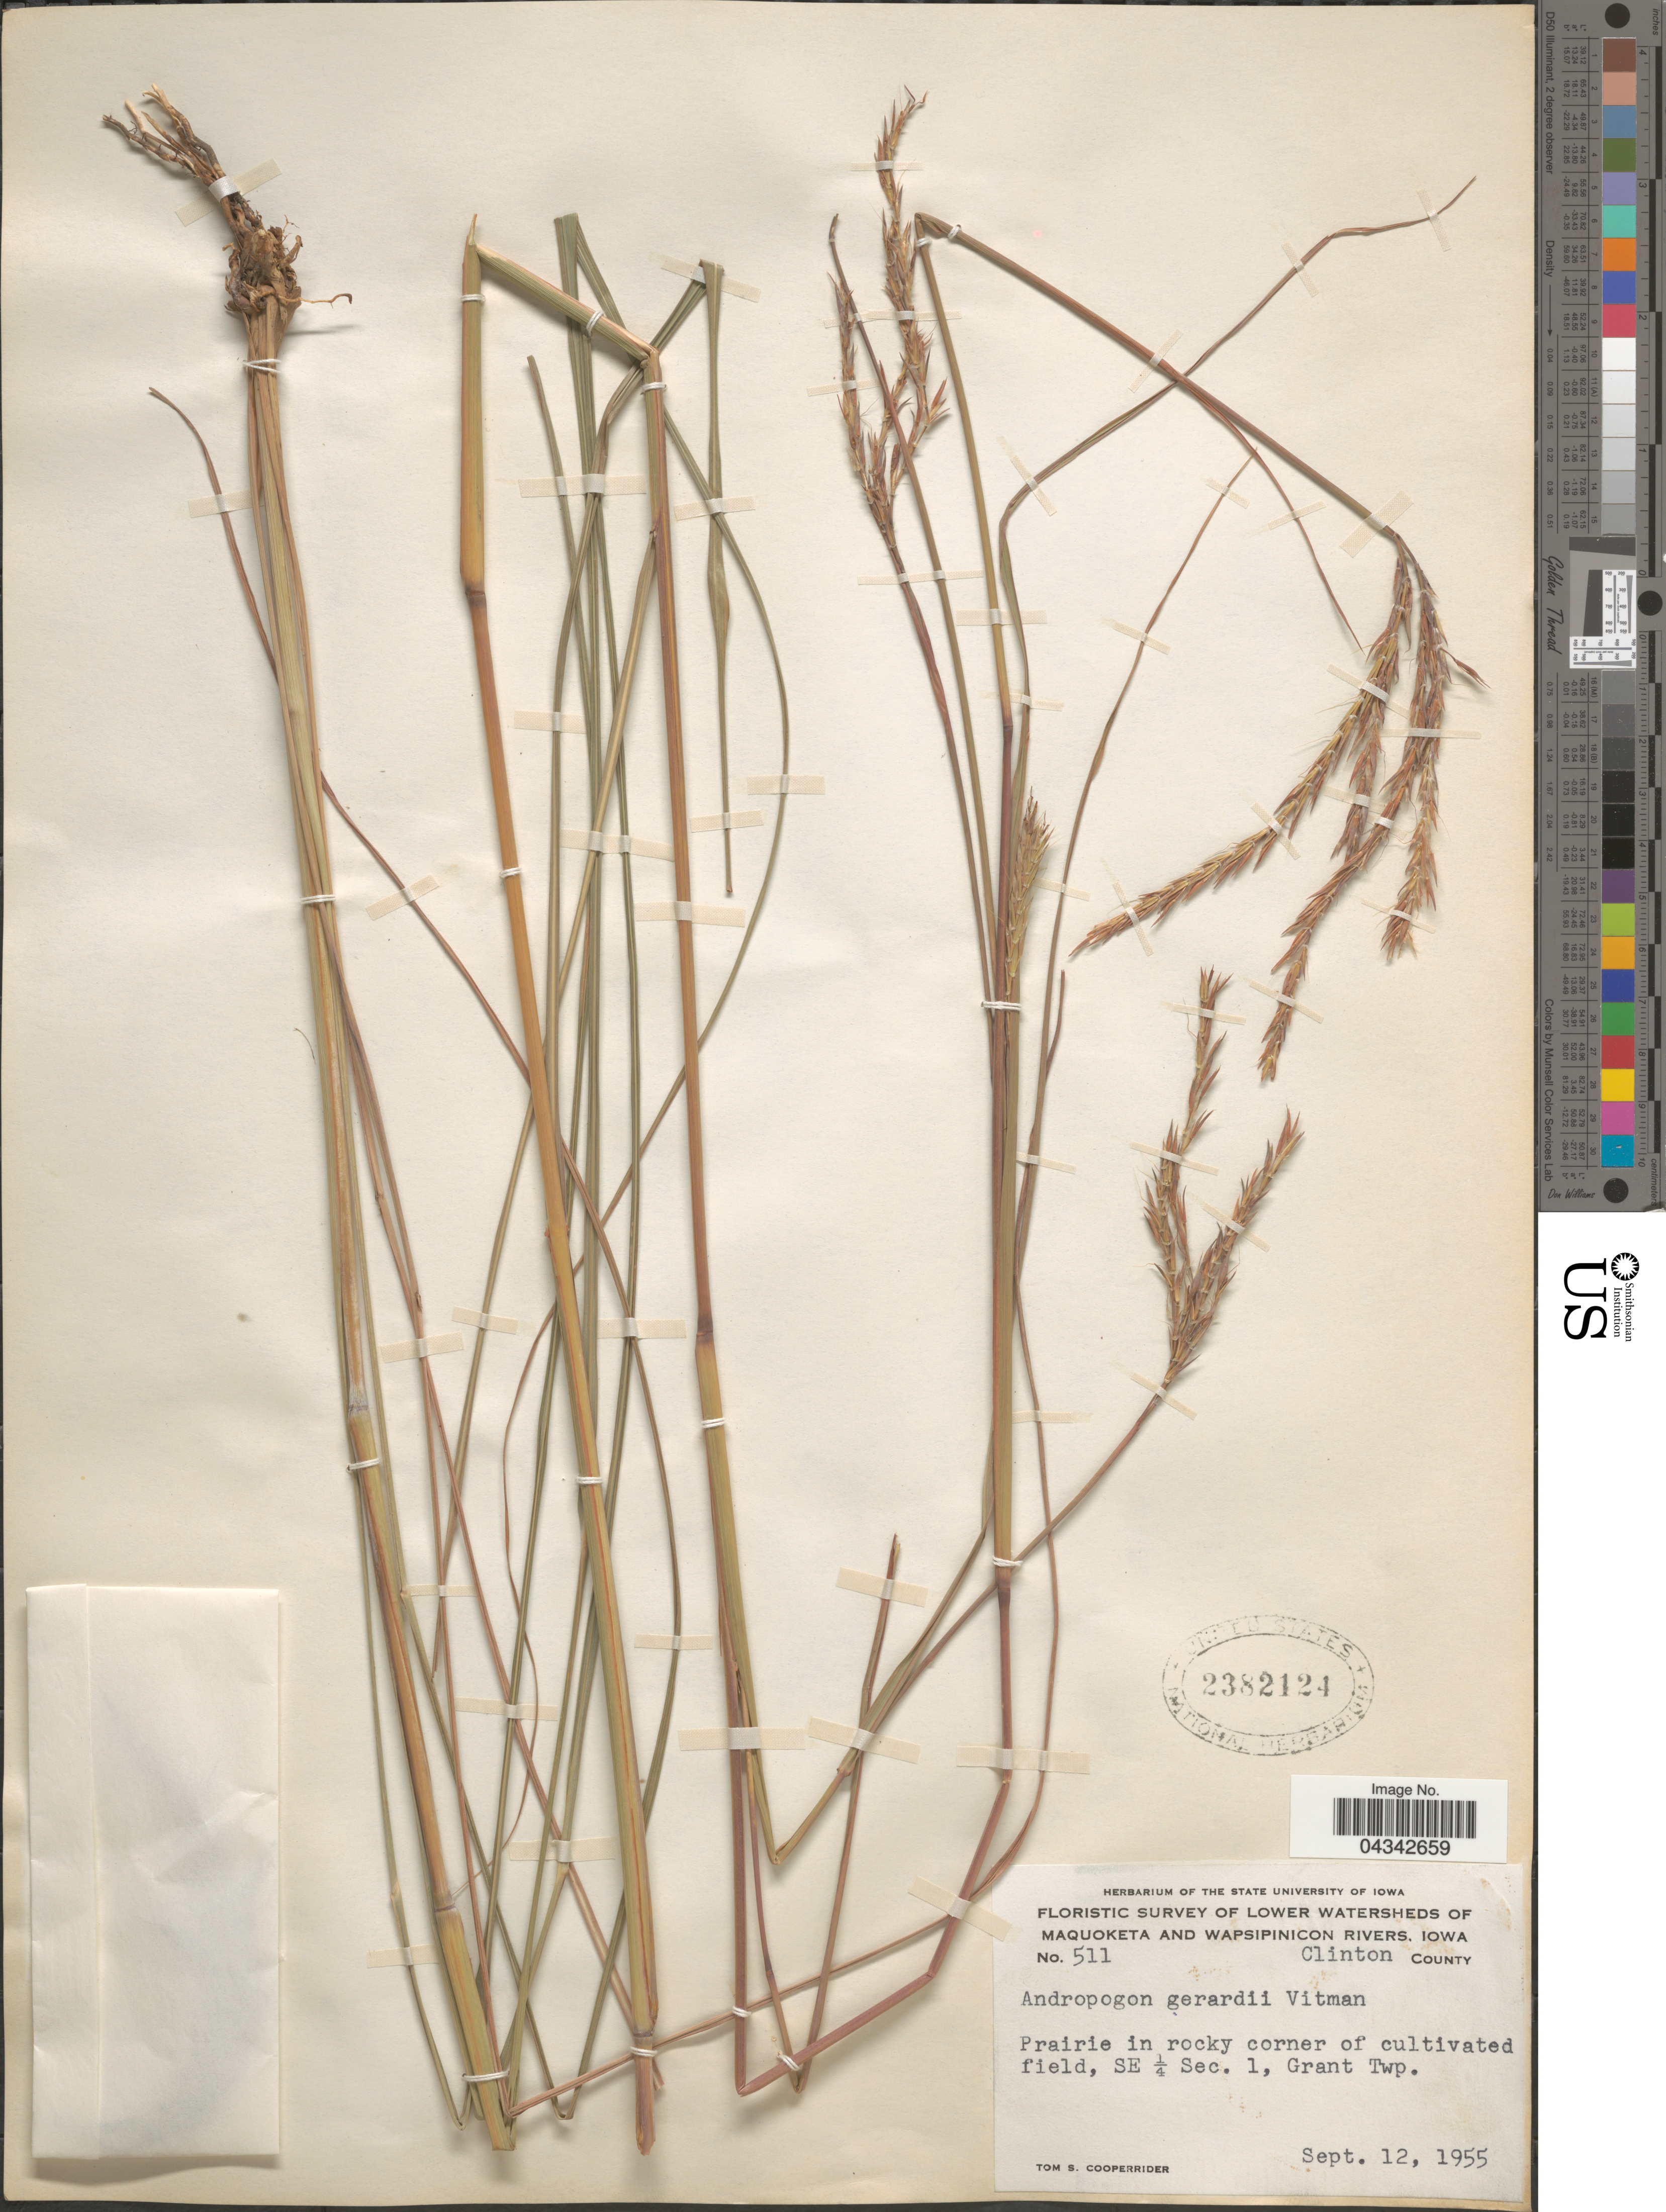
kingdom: Plantae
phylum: Tracheophyta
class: Liliopsida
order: Poales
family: Poaceae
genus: Andropogon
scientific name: Andropogon gerardii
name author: Vitman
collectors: T. S. Cooperrider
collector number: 511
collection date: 1955-09-12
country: United States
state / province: Iowa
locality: Floristic Survey of Lower Watersheds of Maquoketa and Wapsipinicon Rivers. Clinton County. SE ¼ Sec. 1, Grant Twp.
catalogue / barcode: US 2382124